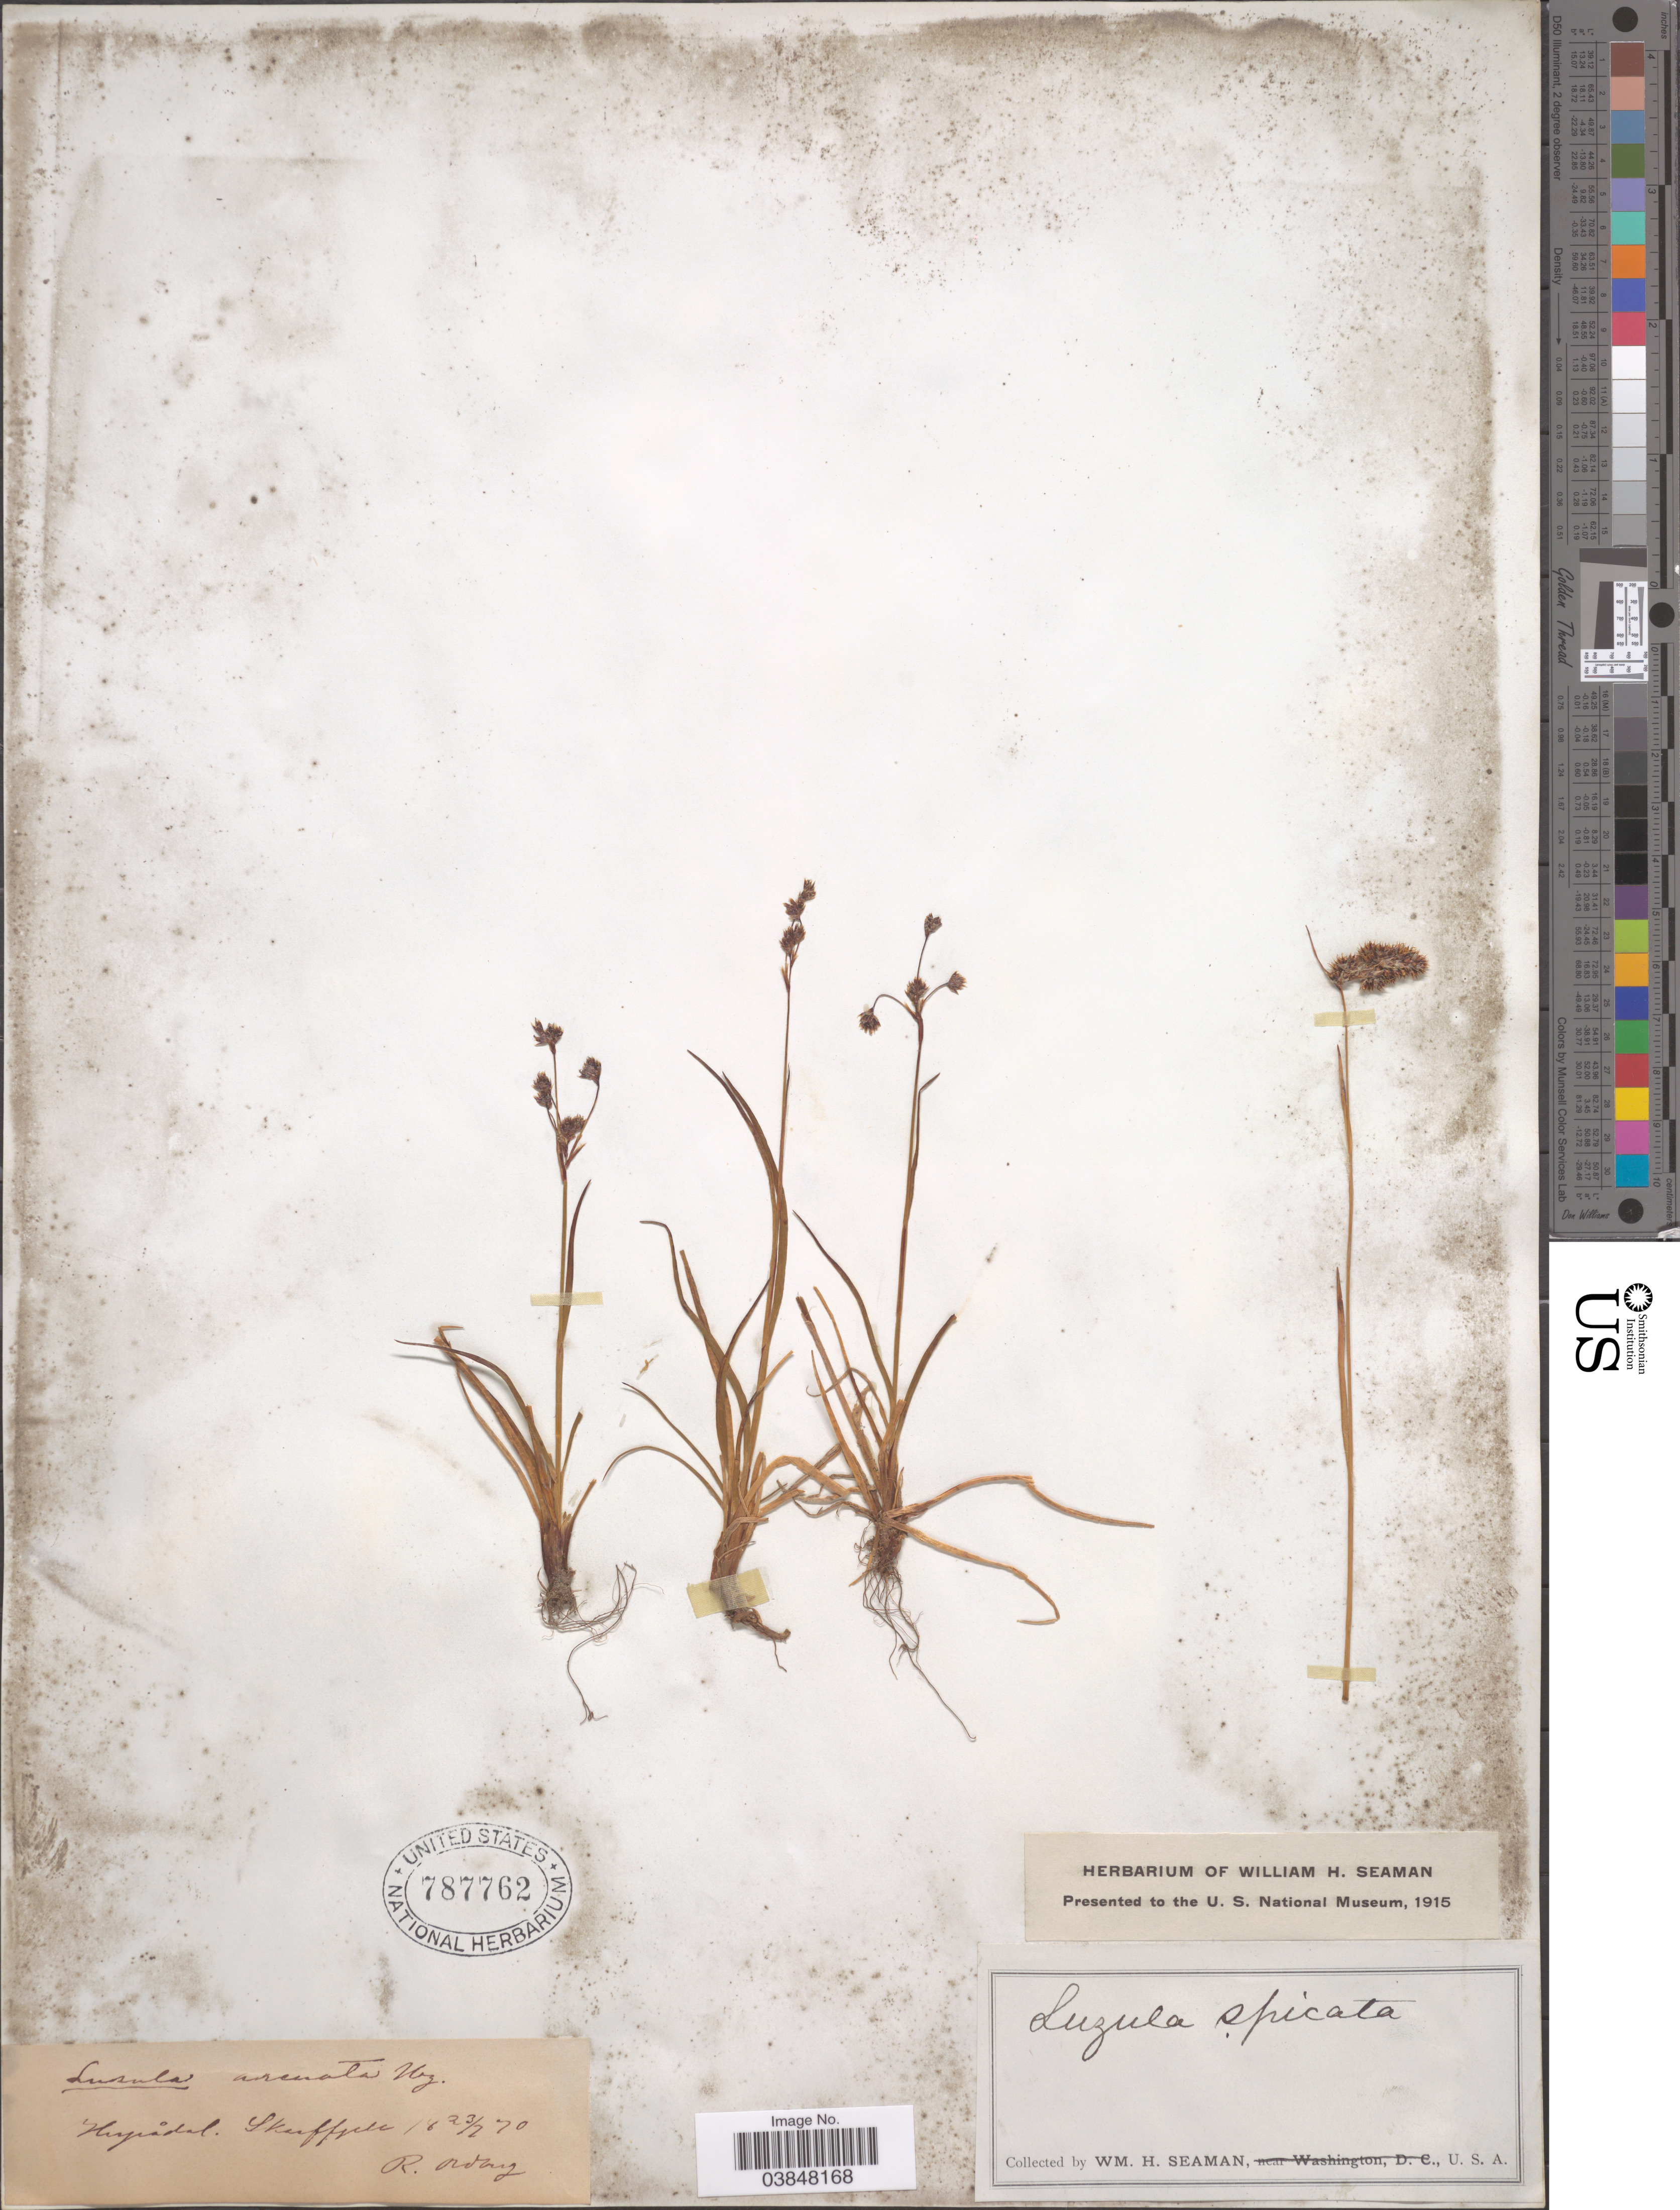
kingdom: Plantae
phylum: Tracheophyta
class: Liliopsida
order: Poales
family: Juncaceae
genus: Luzula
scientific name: Luzula spicata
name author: (L.) DC.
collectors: W. Seaman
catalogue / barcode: US 787762-2